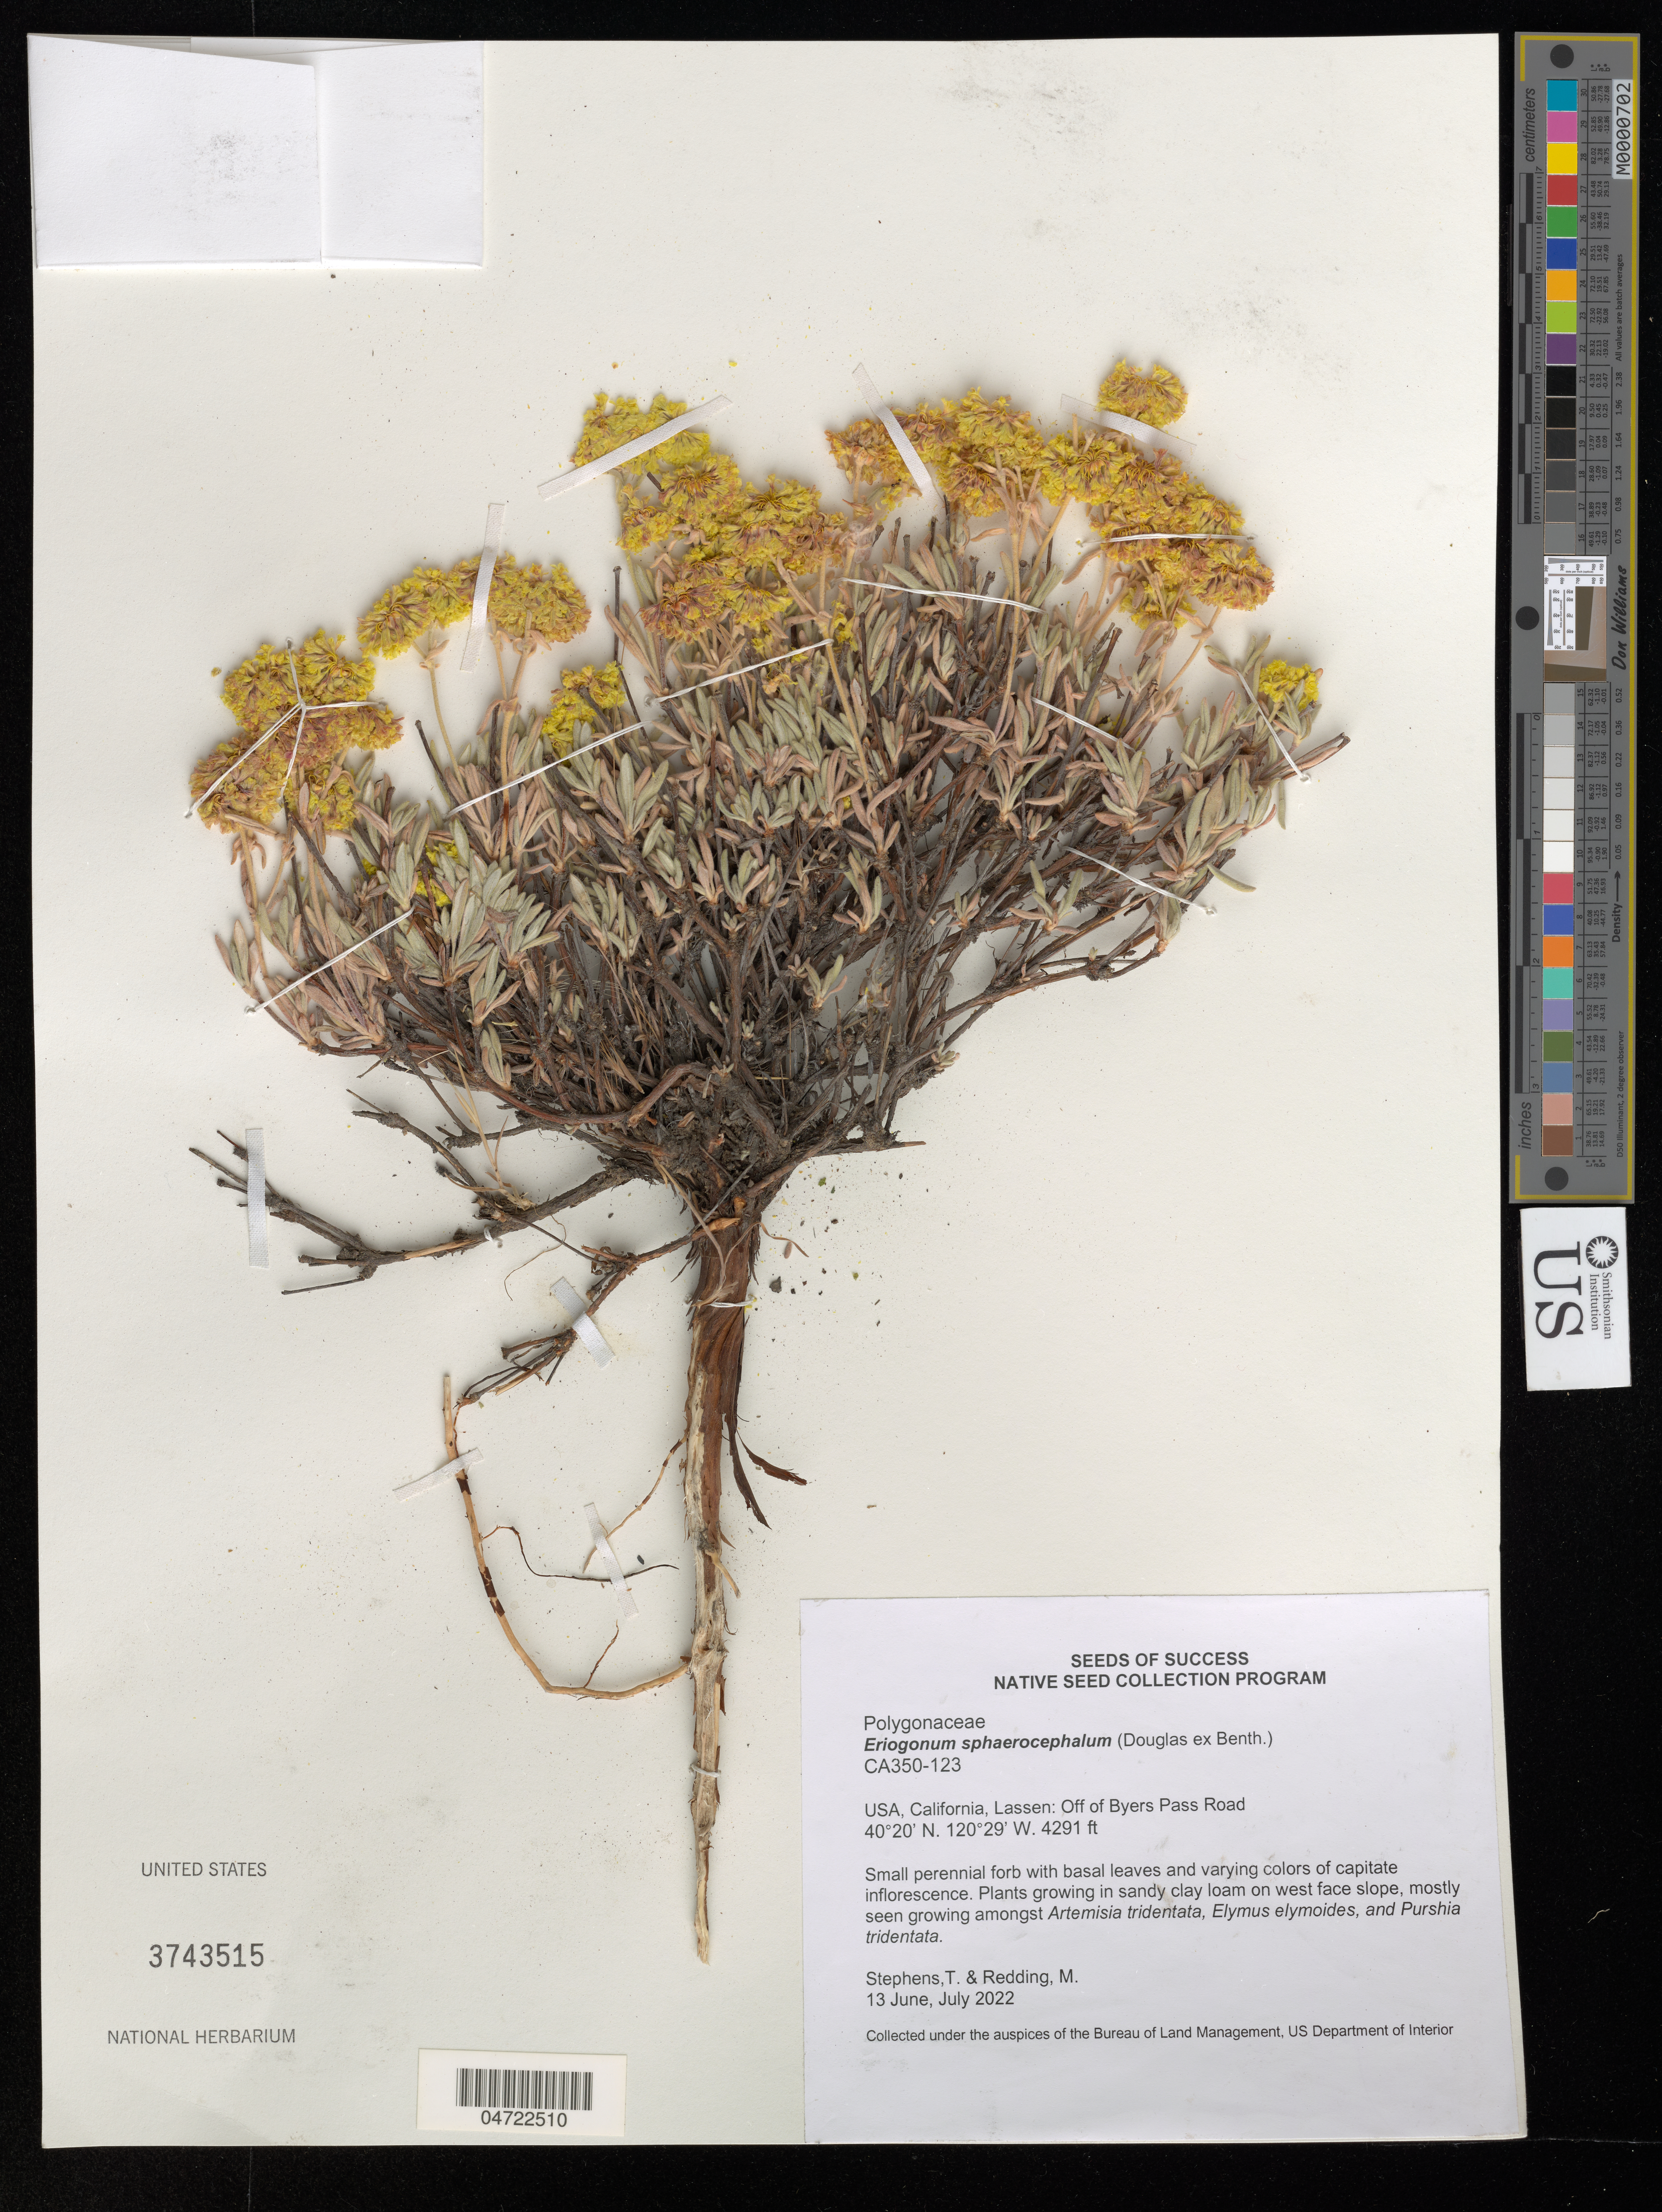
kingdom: Plantae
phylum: Tracheophyta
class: Magnoliopsida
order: Caryophyllales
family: Polygonaceae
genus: Eriogonum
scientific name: Eriogonum sphaerocephalum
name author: Benth. & Douglas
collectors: T. Stephens & M. Redding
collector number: CA350-123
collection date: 2022-06-13/2022-07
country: United States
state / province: California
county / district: Lassen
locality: Lassen: Off of Byers Pass Road. On west face slope.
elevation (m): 1308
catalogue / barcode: US 3743515